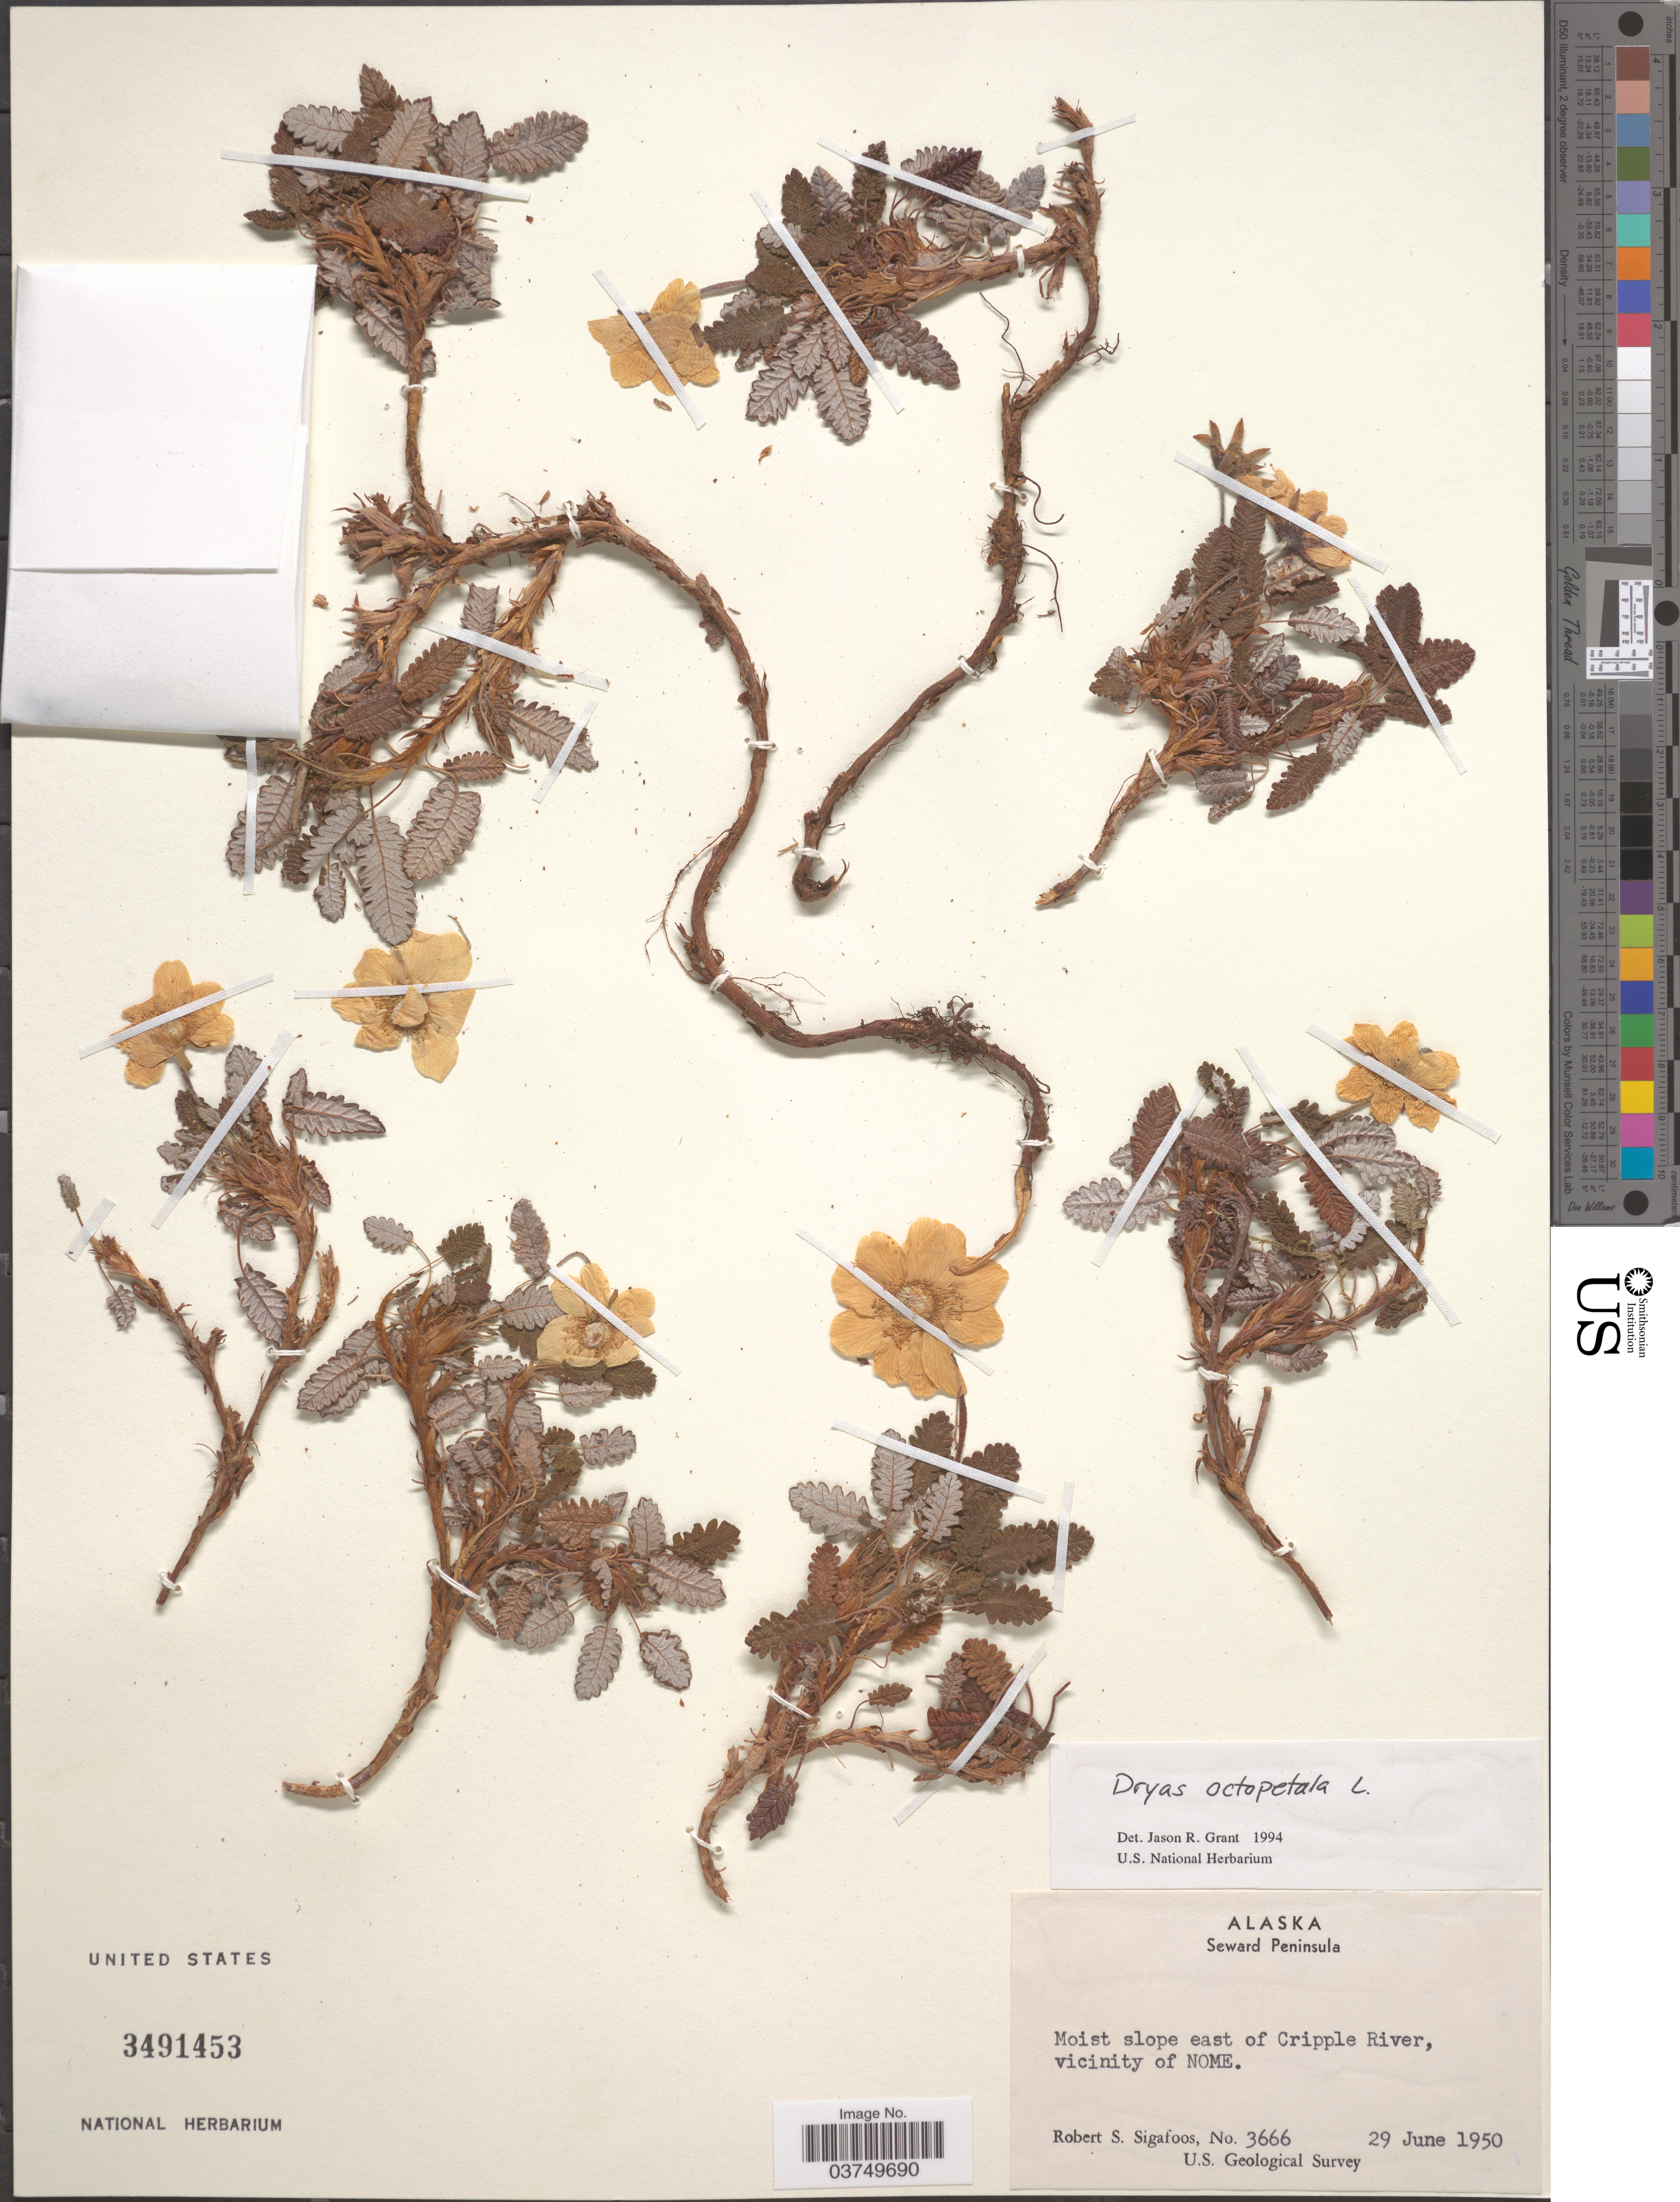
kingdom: Plantae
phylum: Tracheophyta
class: Magnoliopsida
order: Rosales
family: Rosaceae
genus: Dryas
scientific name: Dryas octopetala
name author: L.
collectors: R. Sigafoos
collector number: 3666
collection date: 1950-06-29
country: United States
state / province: Alaska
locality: Seward Peninsula. East slope of Cripple River, vicinity of Nome.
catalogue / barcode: US 3491453